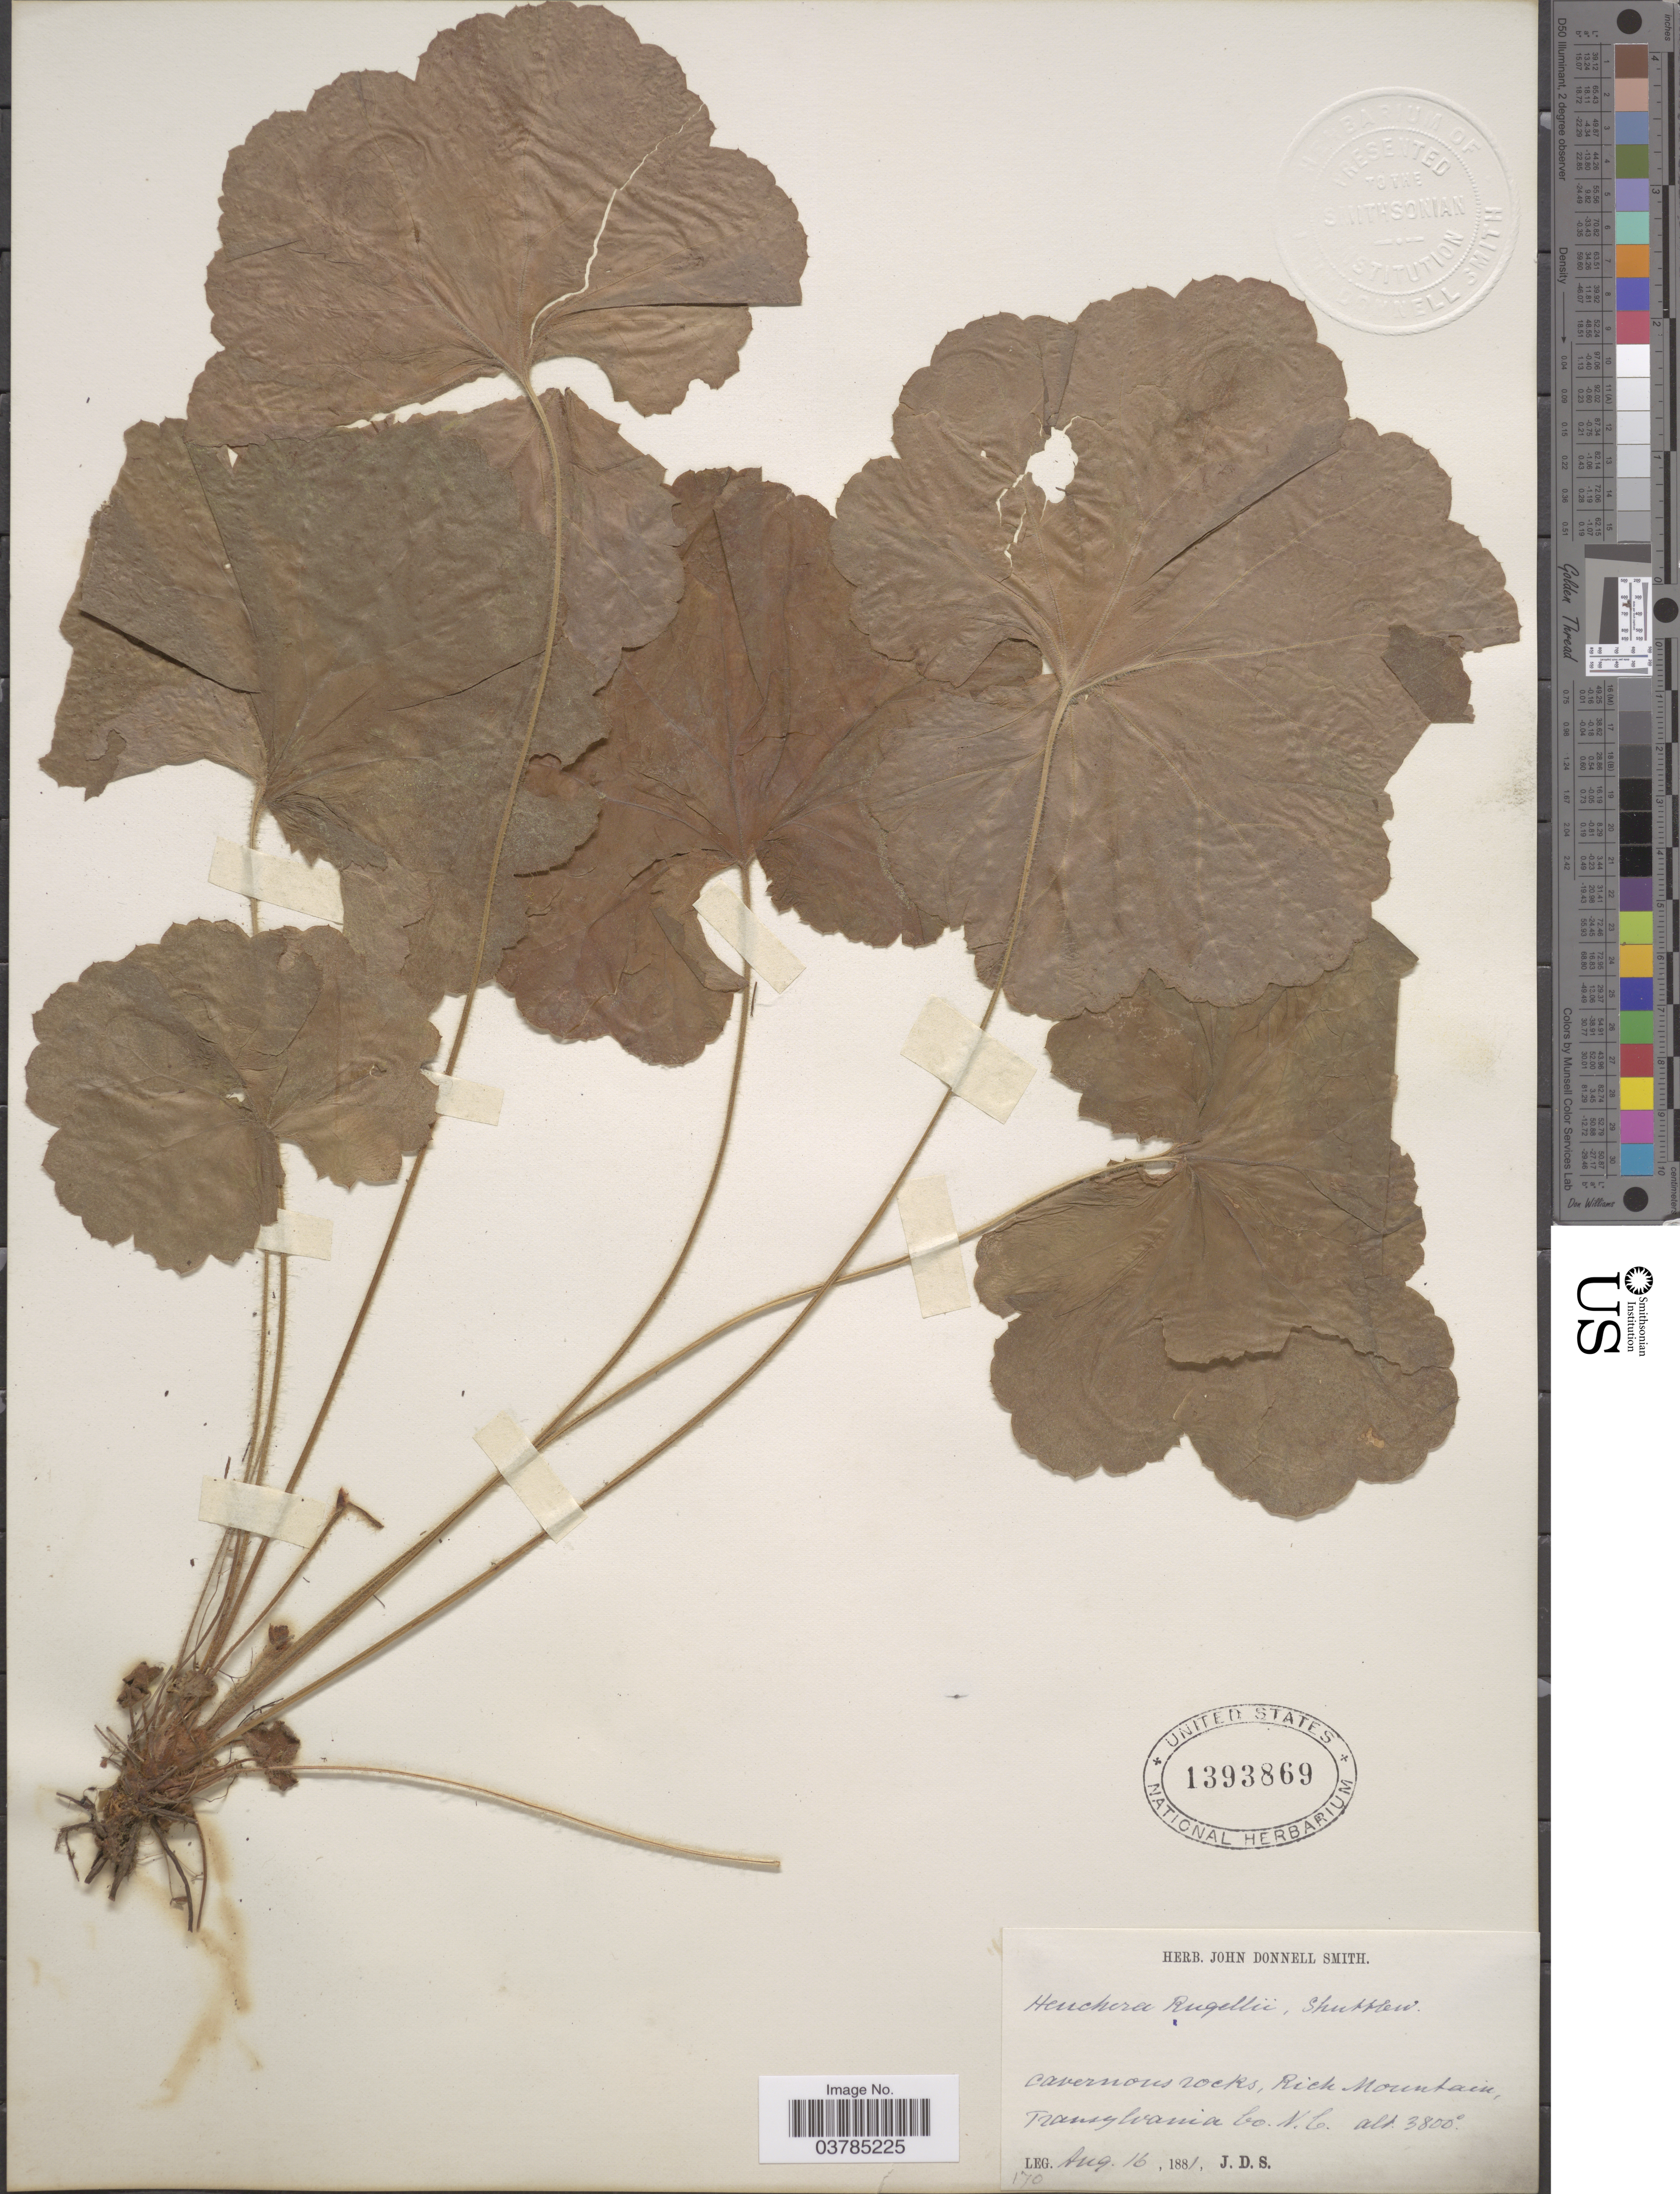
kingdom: Plantae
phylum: Tracheophyta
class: Magnoliopsida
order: Saxifragales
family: Saxifragaceae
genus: Heuchera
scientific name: Heuchera rugelii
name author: Shuttlew. ex Kunze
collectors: J. Donnell Smith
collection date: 1881-08-16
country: United States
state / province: North Carolina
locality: Cavernous rocks, Rick Mountain, Translyvania Co.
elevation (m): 1158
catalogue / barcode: US 1393869